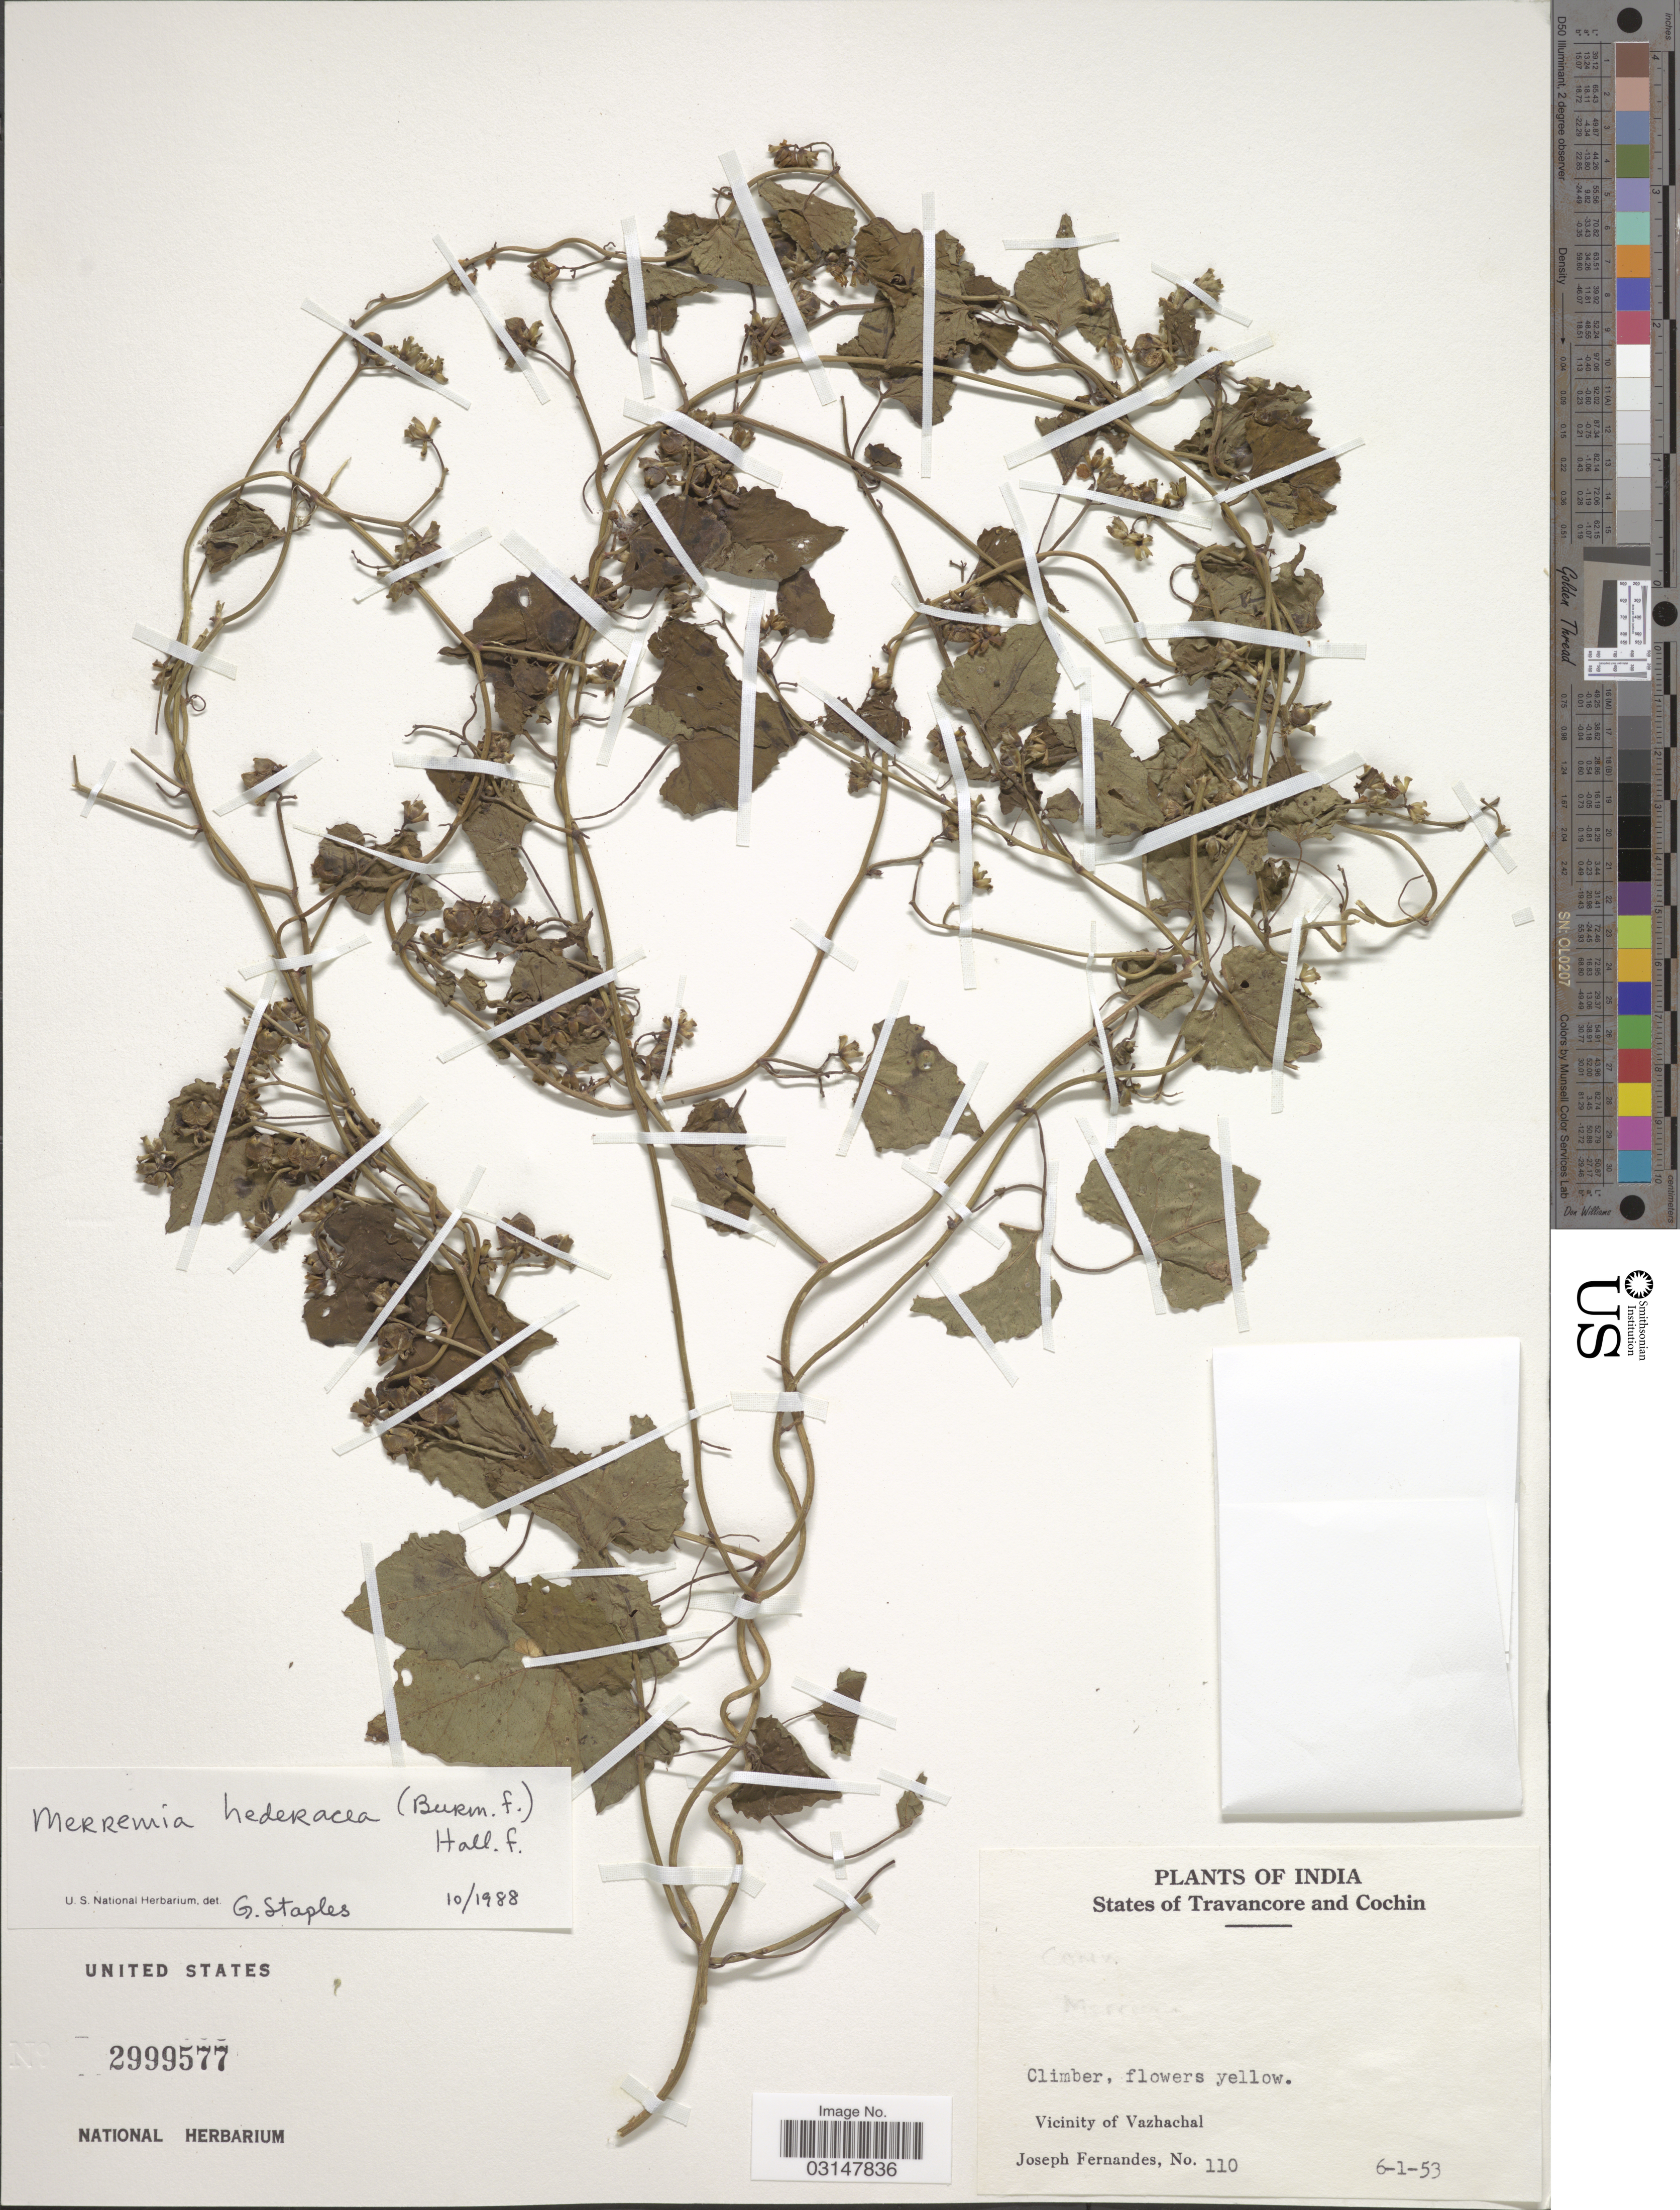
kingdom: Plantae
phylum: Tracheophyta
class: Magnoliopsida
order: Solanales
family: Convolvulaceae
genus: Merremia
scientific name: Merremia hederacea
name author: (Burm. f.) Hallier f.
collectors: J. Fernandes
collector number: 110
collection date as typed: Transcribed d/m/y: 6/1/53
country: India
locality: States of Travancore and Cochin. Vicinity of Vazhachal.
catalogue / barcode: US 2999577